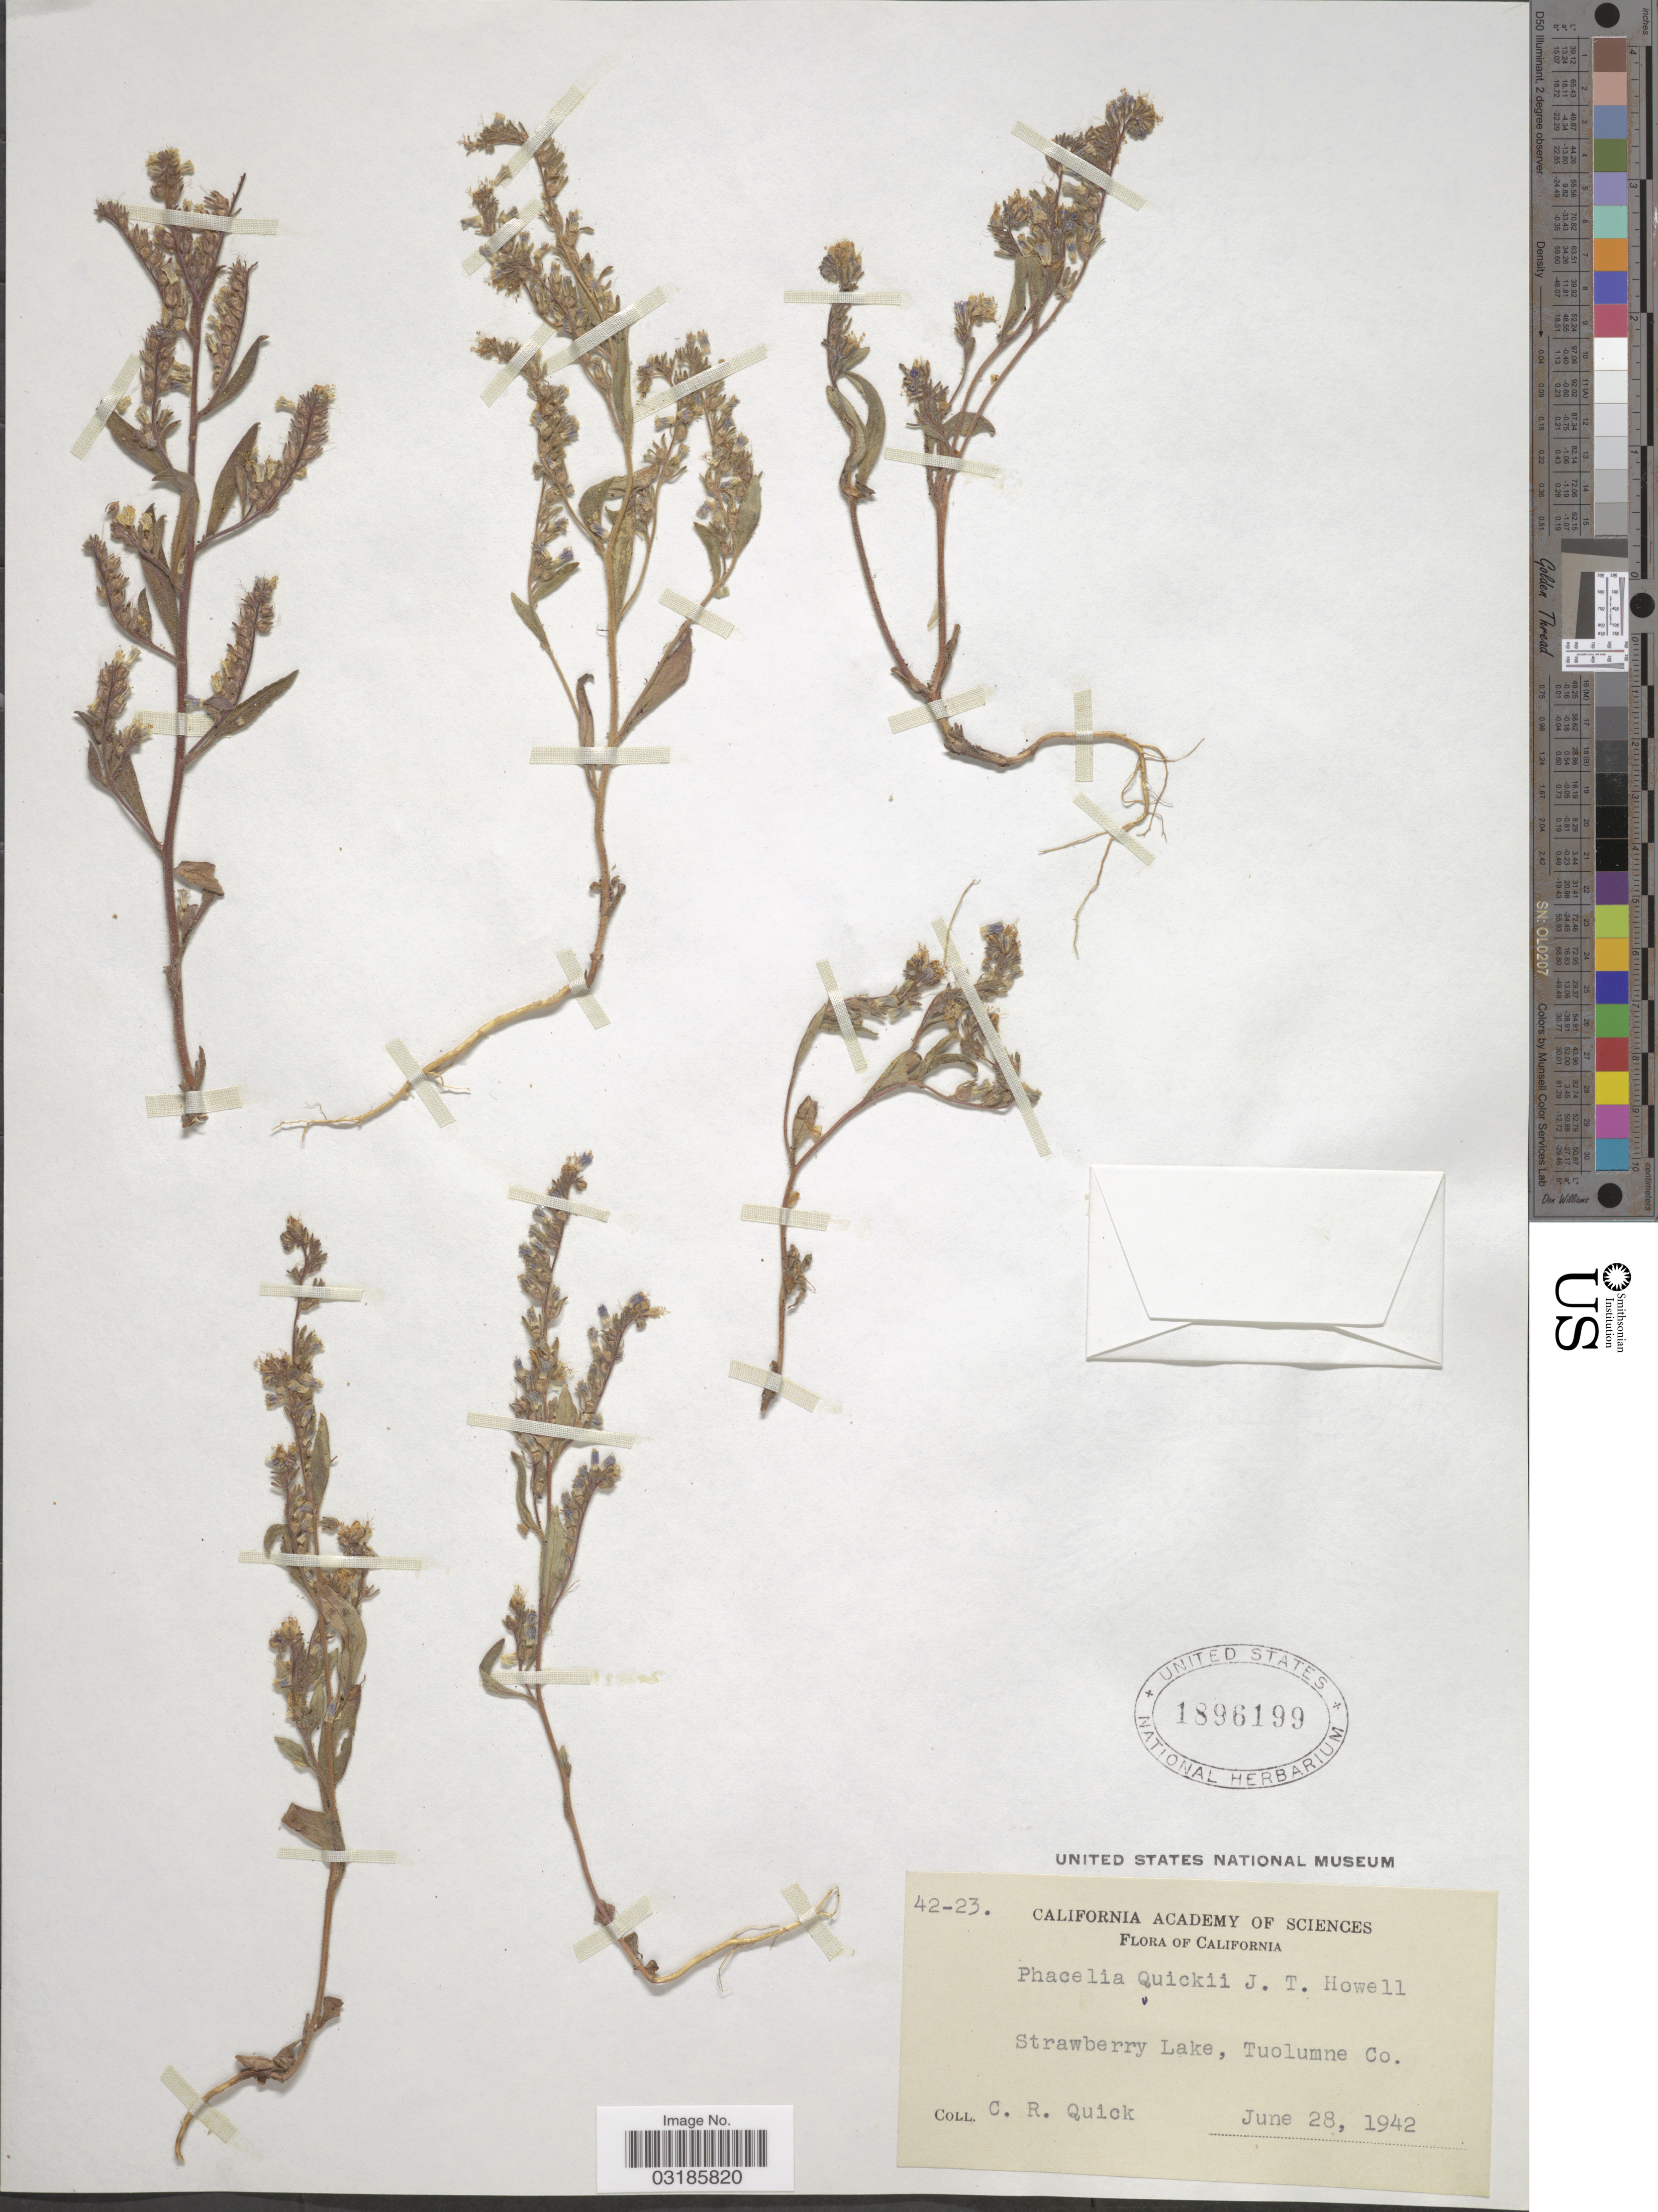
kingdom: Plantae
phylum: Tracheophyta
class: Magnoliopsida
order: Boraginales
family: Hydrophyllaceae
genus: Phacelia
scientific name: Phacelia quickii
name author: J.T. Howell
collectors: C. Quick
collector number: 42-23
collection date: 1942-06-28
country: United States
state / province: California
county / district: Tuolumne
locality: Strawberry Lake, Tuolumne Co.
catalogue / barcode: US 1896199